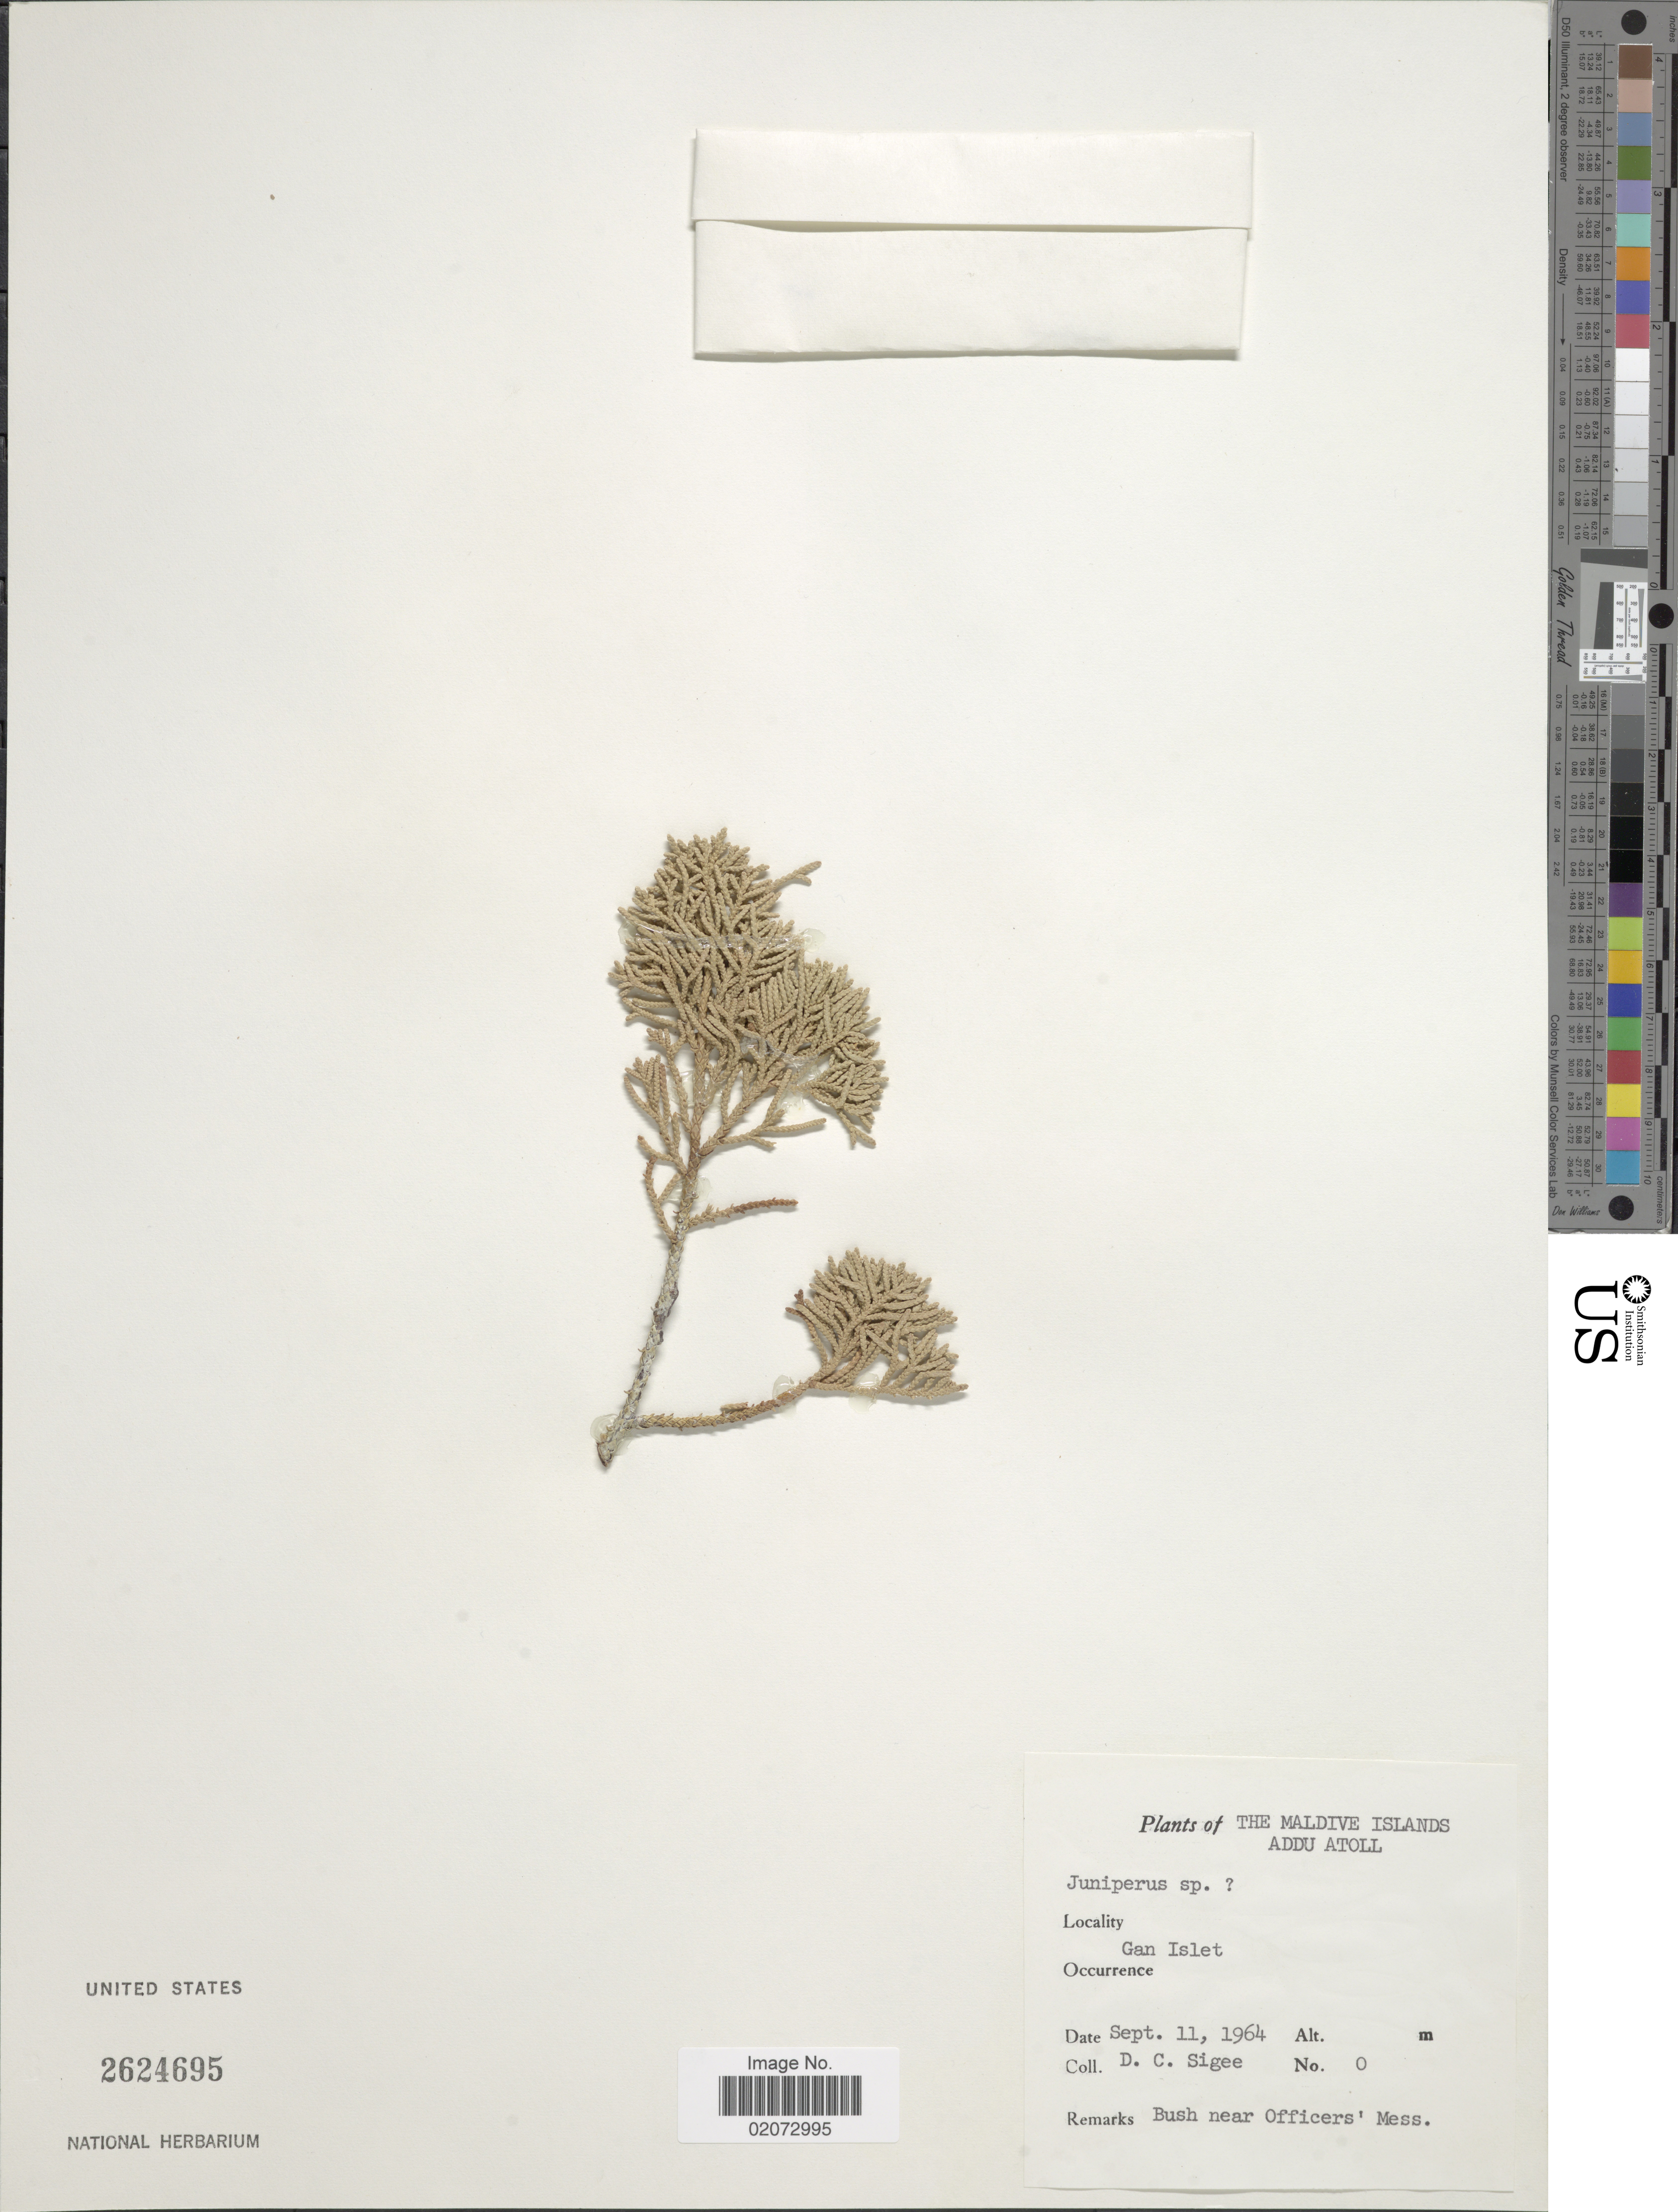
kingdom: Plantae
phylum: Tracheophyta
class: Pinopsida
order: Pinales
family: Cupressaceae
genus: Juniperus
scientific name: Juniperus sp.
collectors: D. C. Sigee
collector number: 0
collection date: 1964-09-11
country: Maldive Islands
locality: Addu Atoll, Gan islet.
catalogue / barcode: US 2624695